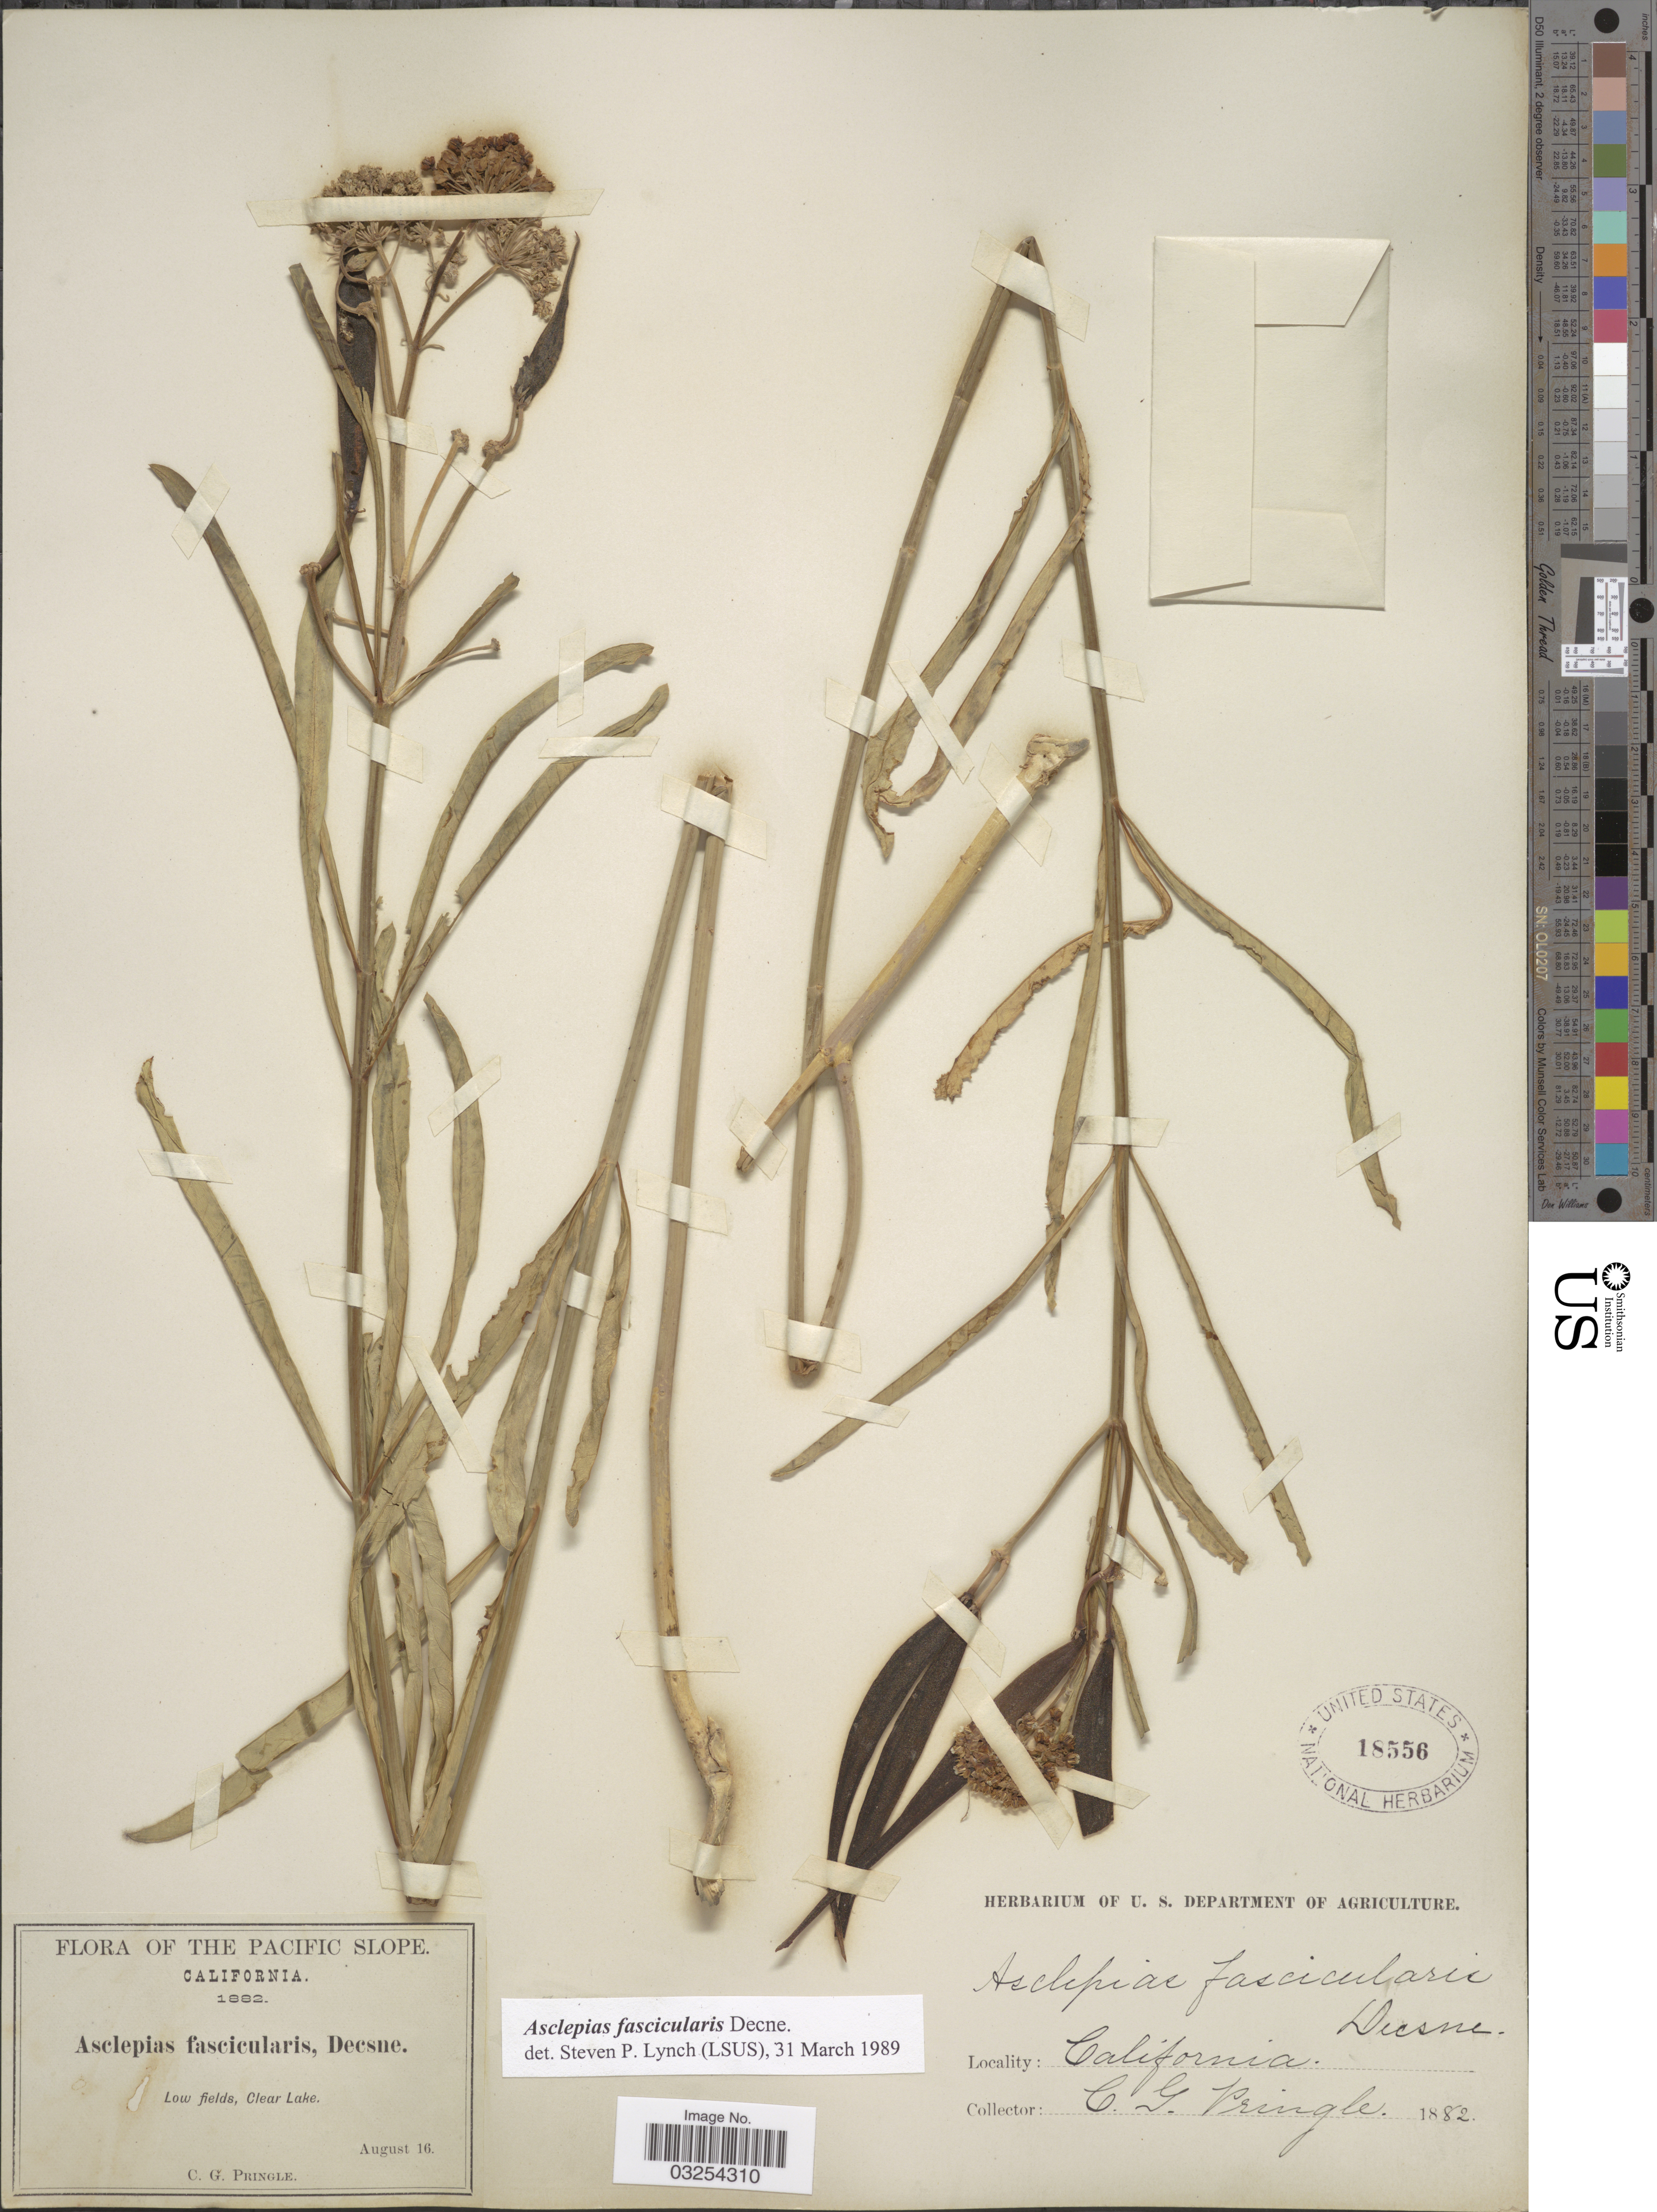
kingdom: Plantae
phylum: Tracheophyta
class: Magnoliopsida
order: Gentianales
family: Apocynaceae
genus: Asclepias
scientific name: Asclepias fascicularis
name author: Decne.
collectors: C. G. Pringle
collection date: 1882-08-16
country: United States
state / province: California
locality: Pacific Slope. Low fields, Clear Lake.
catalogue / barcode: US 18556